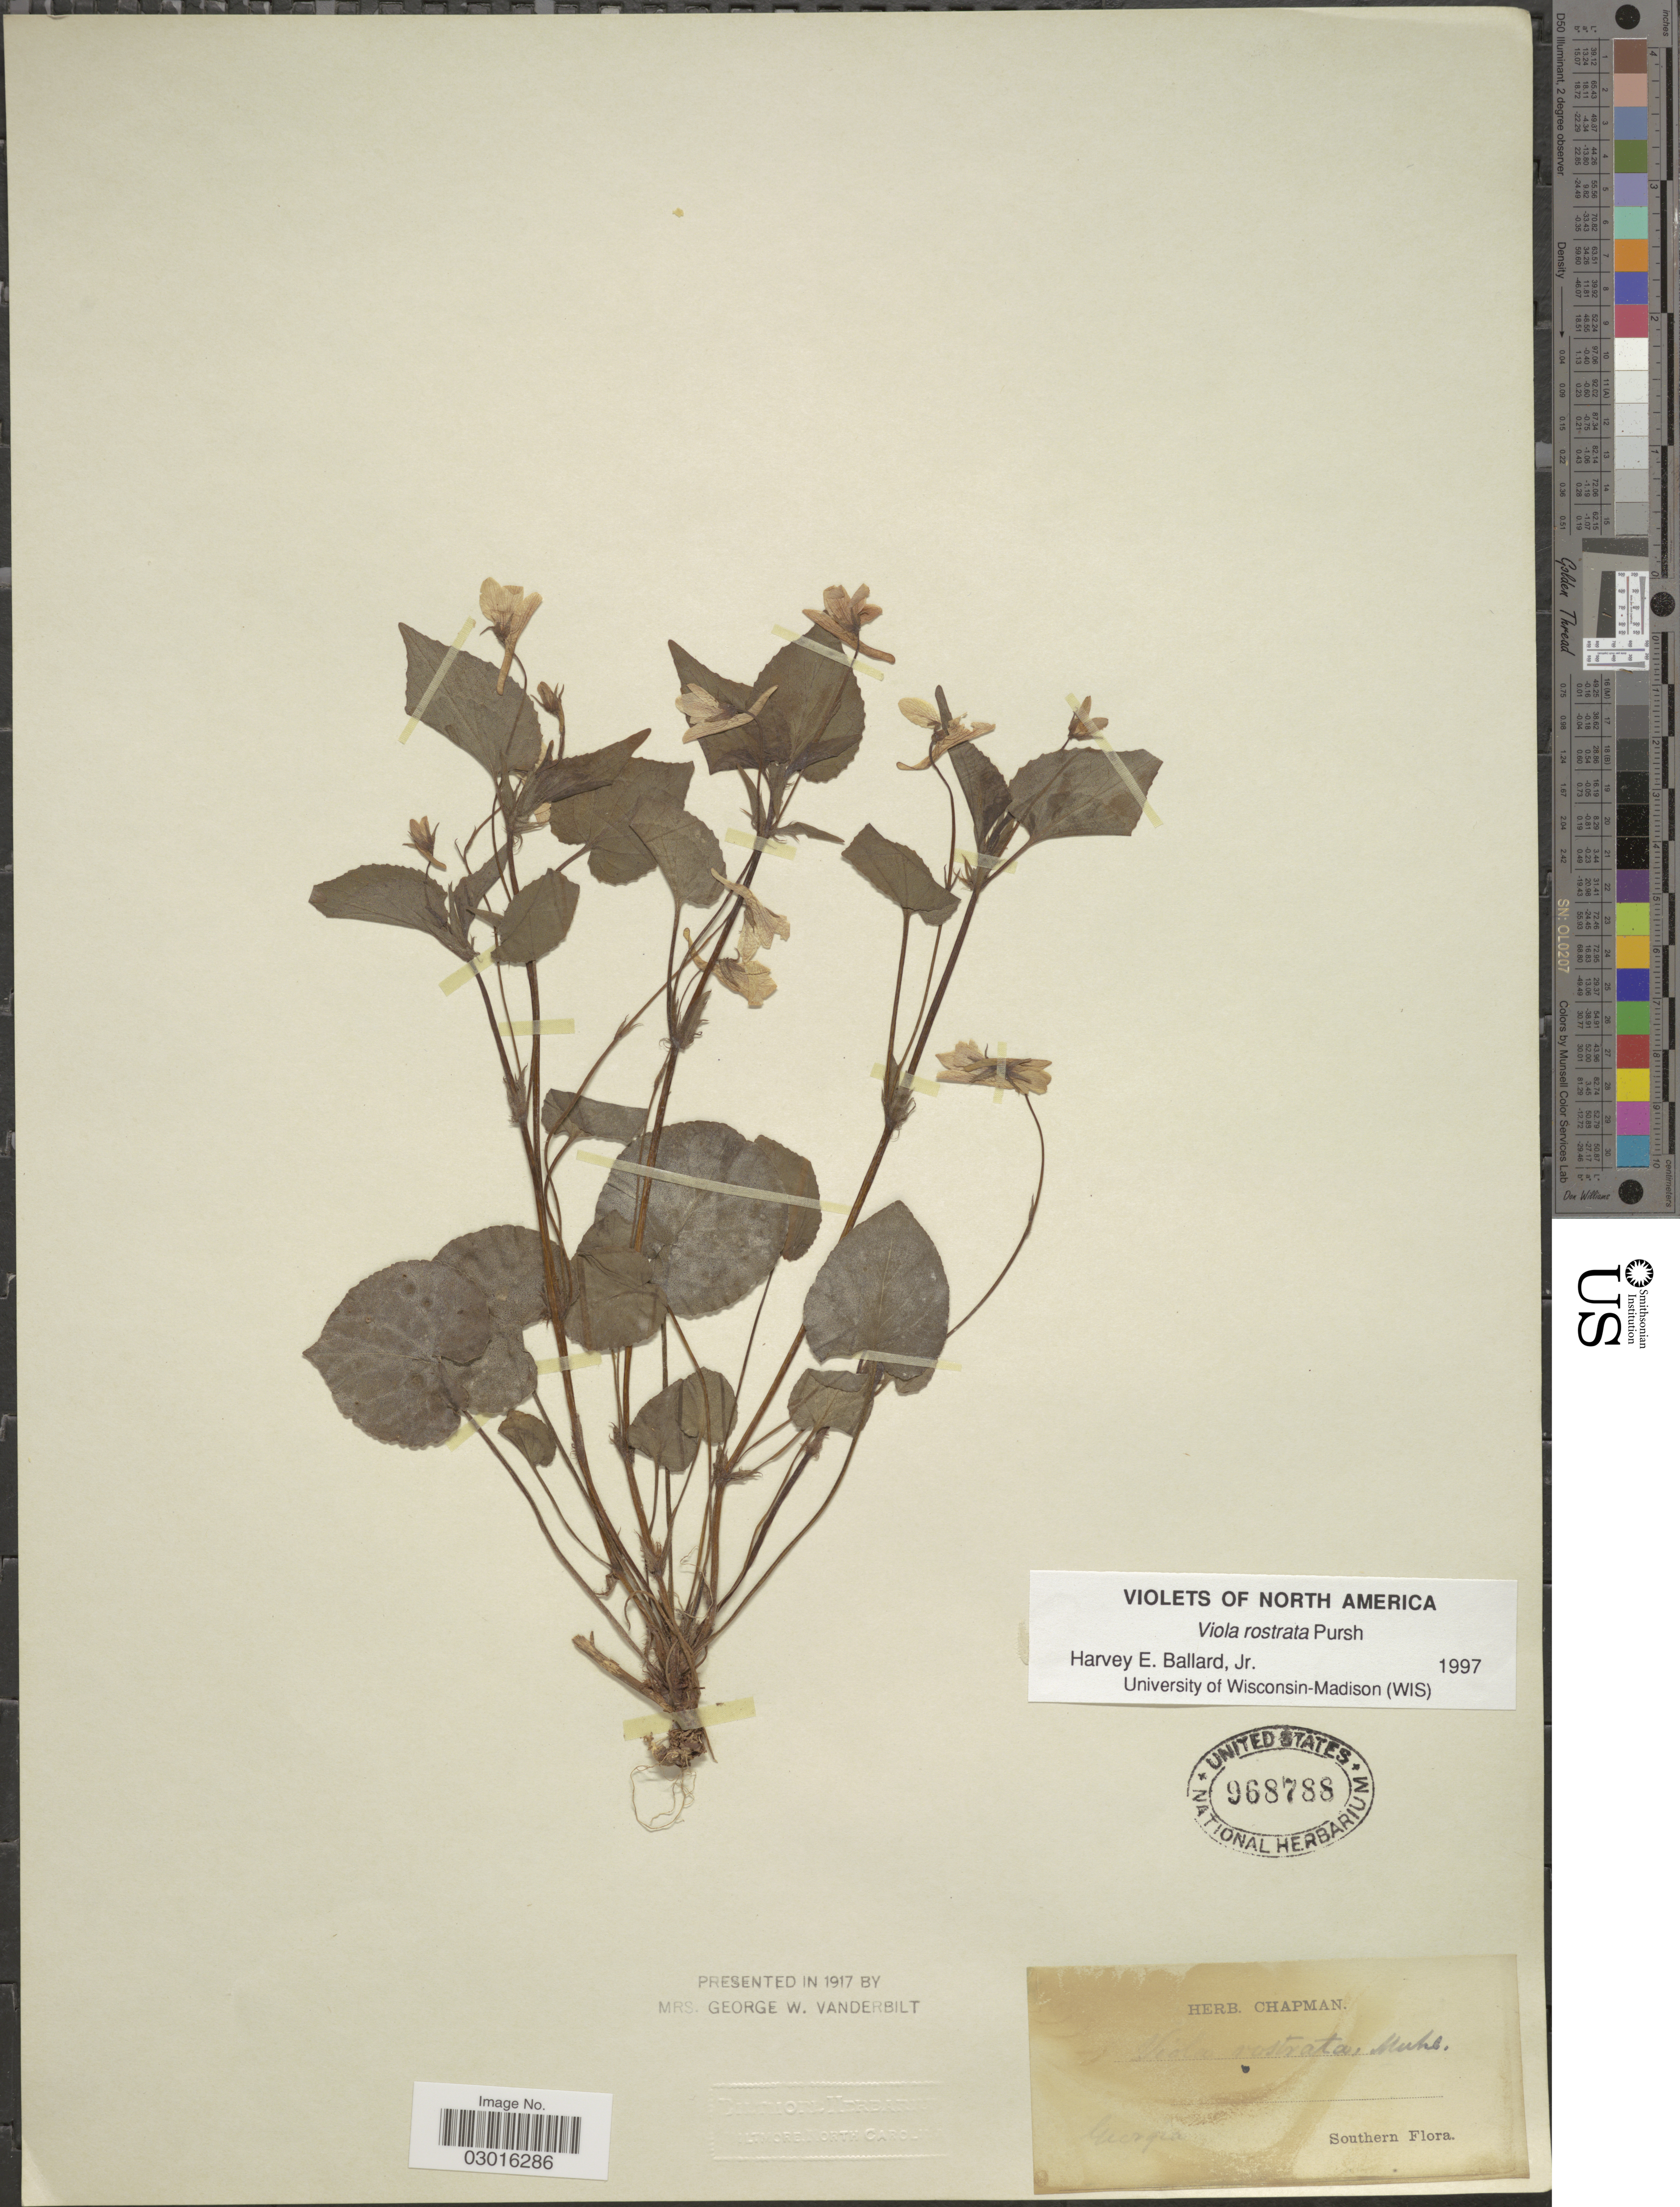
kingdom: Plantae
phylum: Tracheophyta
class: Magnoliopsida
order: Malpighiales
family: Violaceae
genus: Viola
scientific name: Viola rostrata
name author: Pursh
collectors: ex herb. Chapman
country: United States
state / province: Georgia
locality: Southern Flora.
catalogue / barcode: US 968788